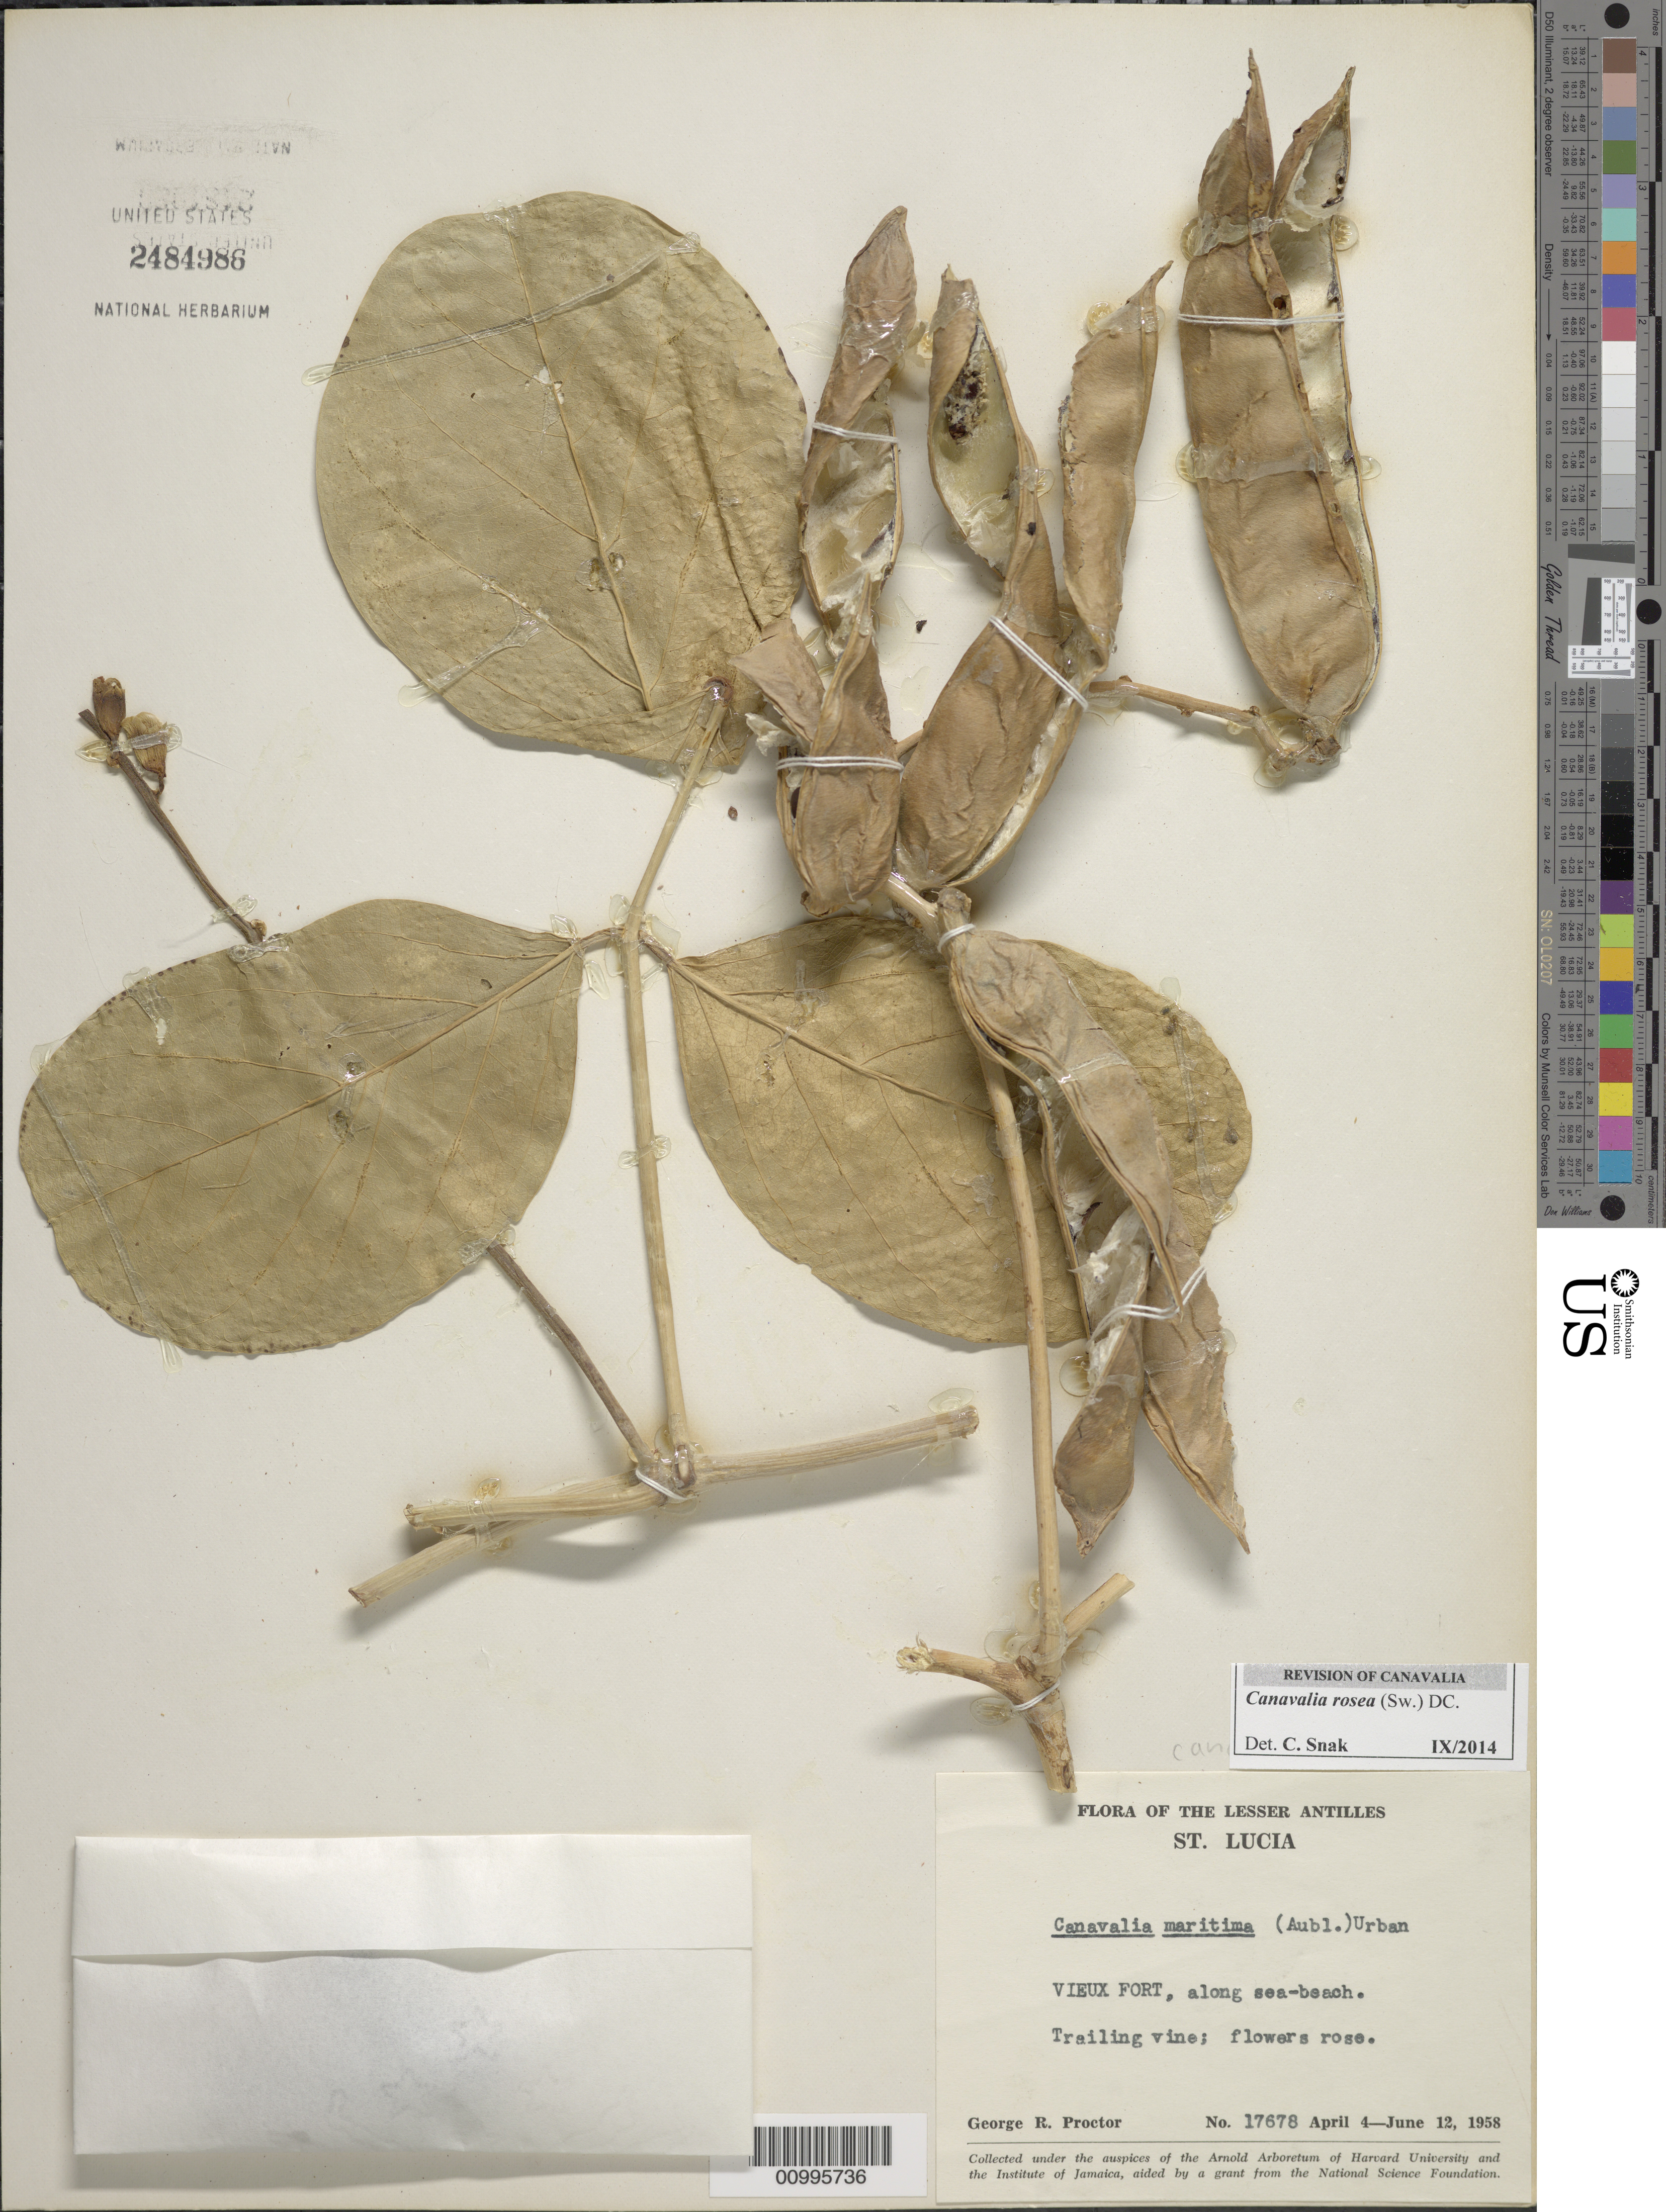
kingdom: Plantae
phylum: Tracheophyta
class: Magnoliopsida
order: Fabales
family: Fabaceae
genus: Canavalia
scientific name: Canavalia rosea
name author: (Sw.) DC.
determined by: Snak, C.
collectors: G. R. Proctor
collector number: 17678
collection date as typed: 04 Apr 1958 to 12 Jun 1958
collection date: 1958-04-04/1958-06-12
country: St. Lucia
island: St. Lucia I.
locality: Lesser Antilles. Vieux Fort, along sea-beach.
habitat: Alon sea-beach.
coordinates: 0 N, 0 E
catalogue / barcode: US 2484986